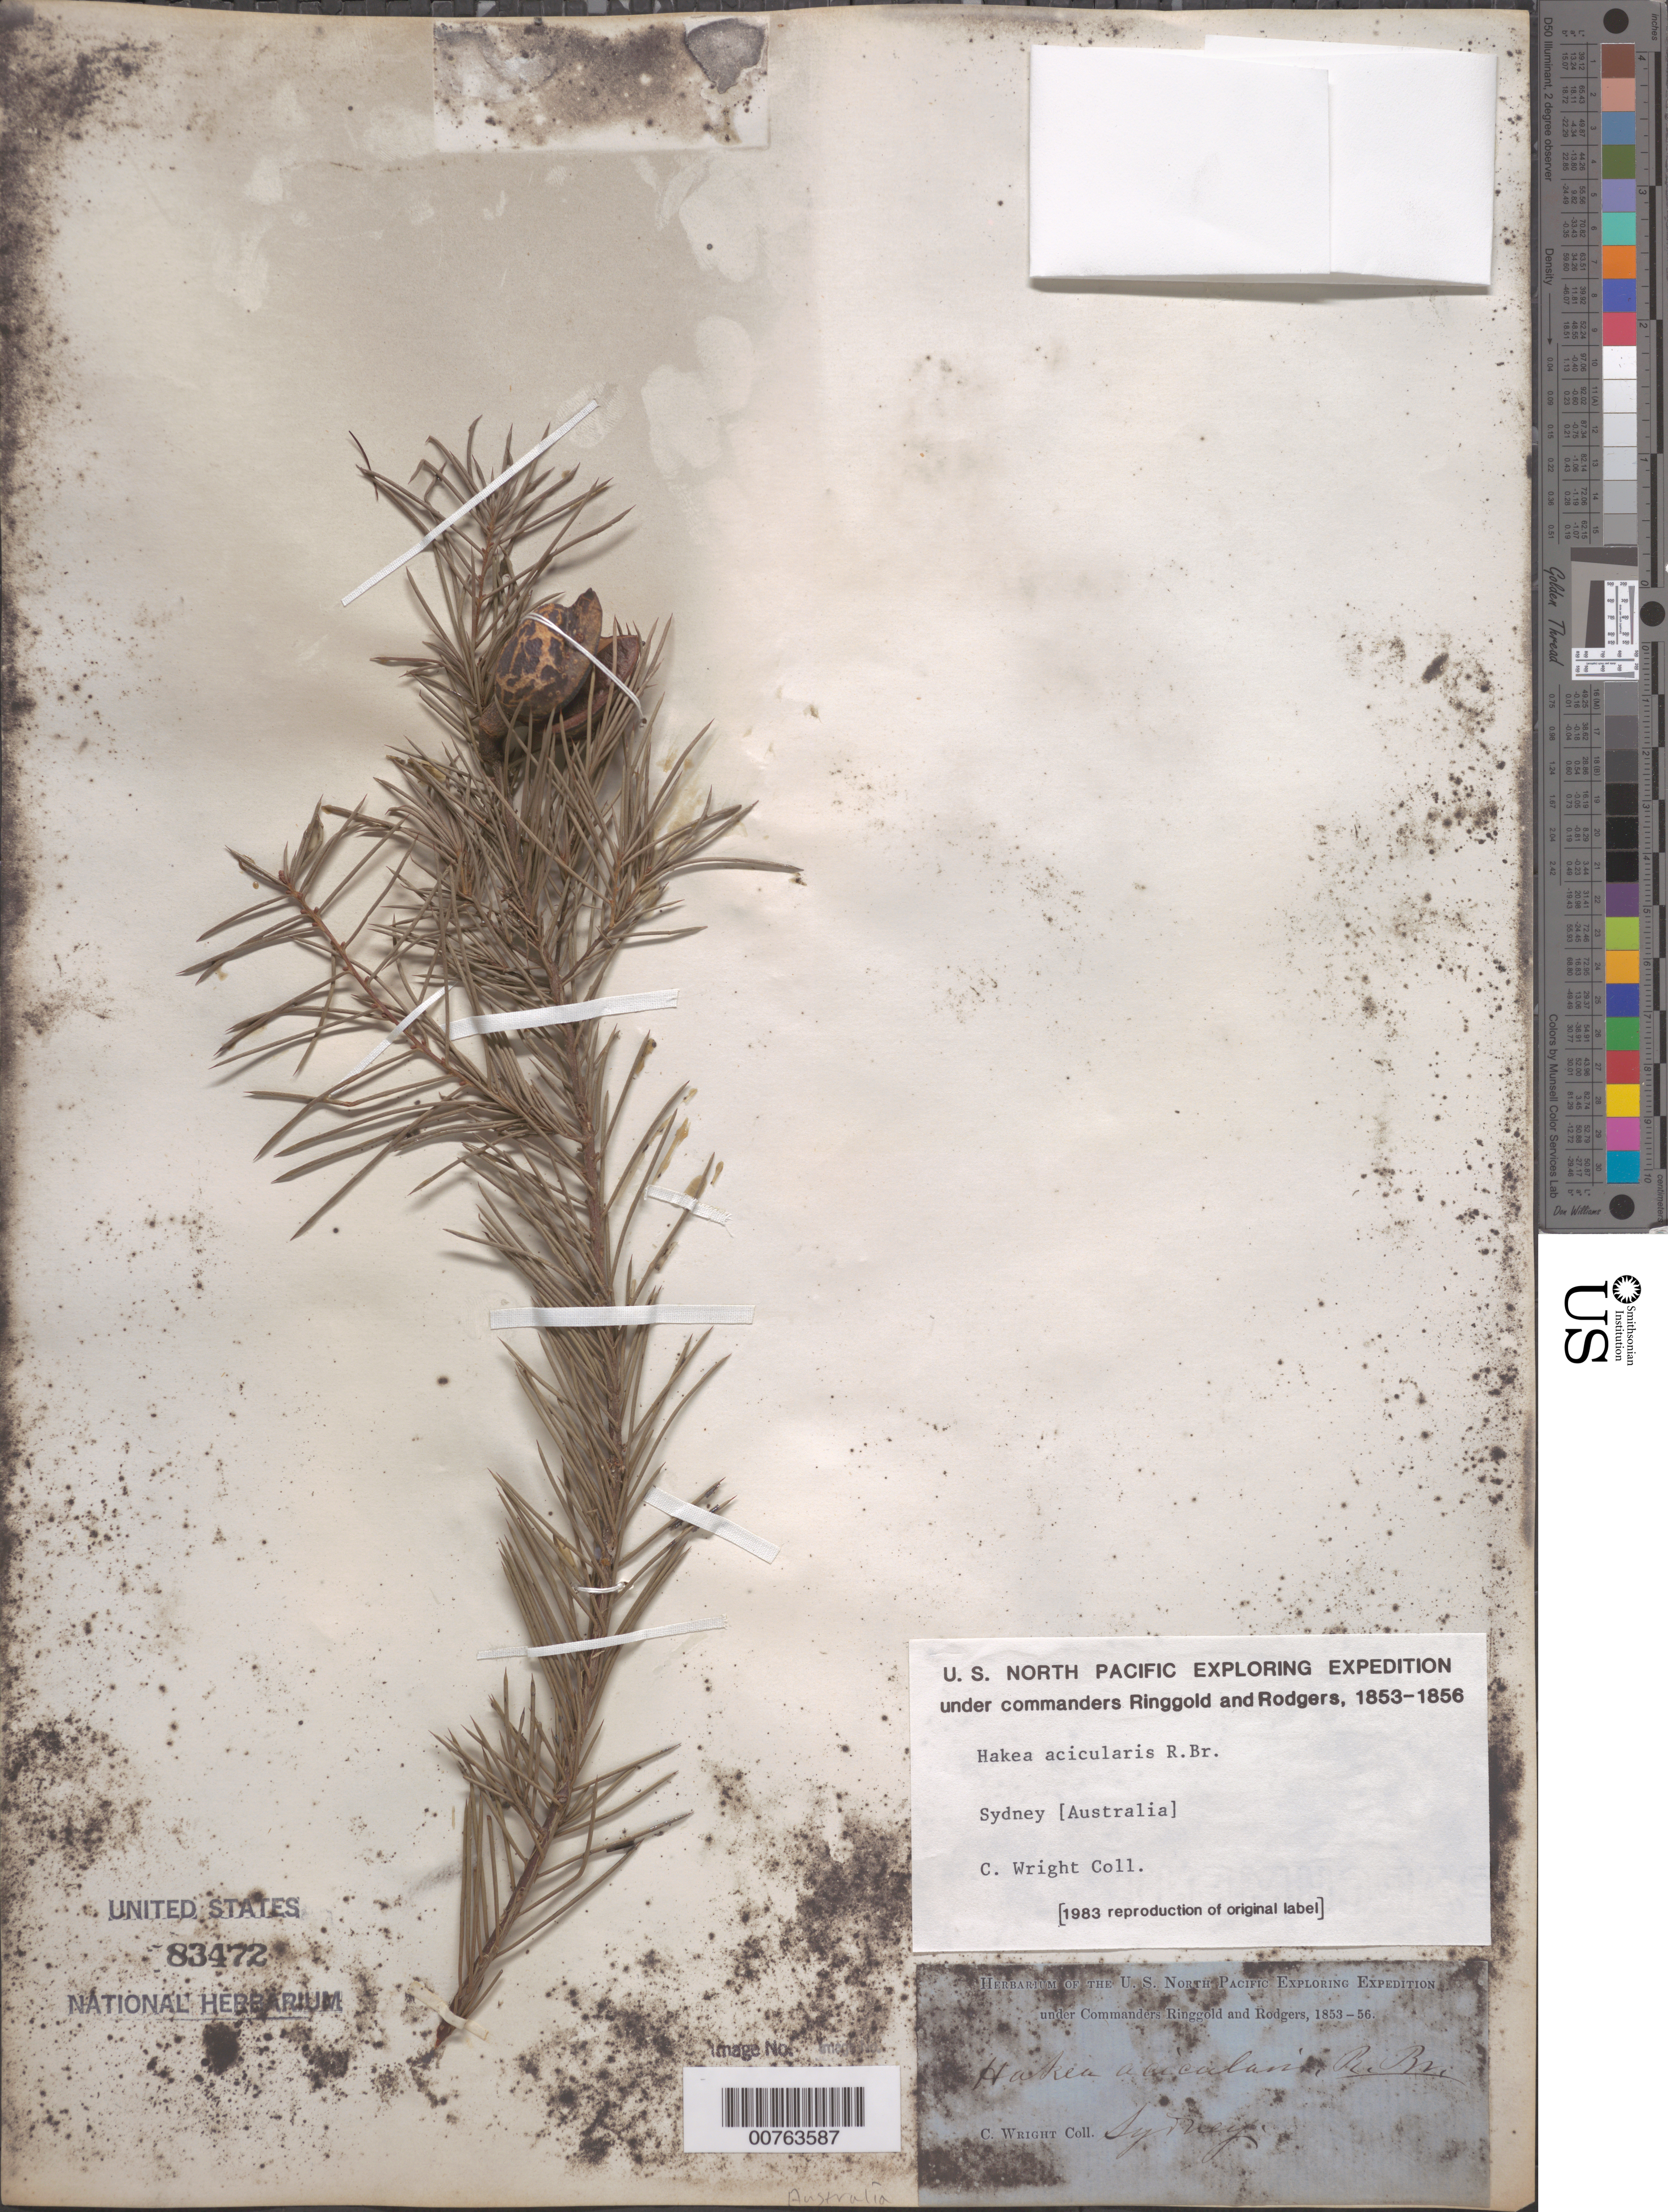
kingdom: Plantae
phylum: Tracheophyta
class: Magnoliopsida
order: Proteales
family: Proteaceae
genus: Hakea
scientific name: Hakea acicularis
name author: Knight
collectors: C. Wright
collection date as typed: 1853 to -- --- 1856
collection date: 1853/1856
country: Australia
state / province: New South Wales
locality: Sydney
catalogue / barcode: US 83472